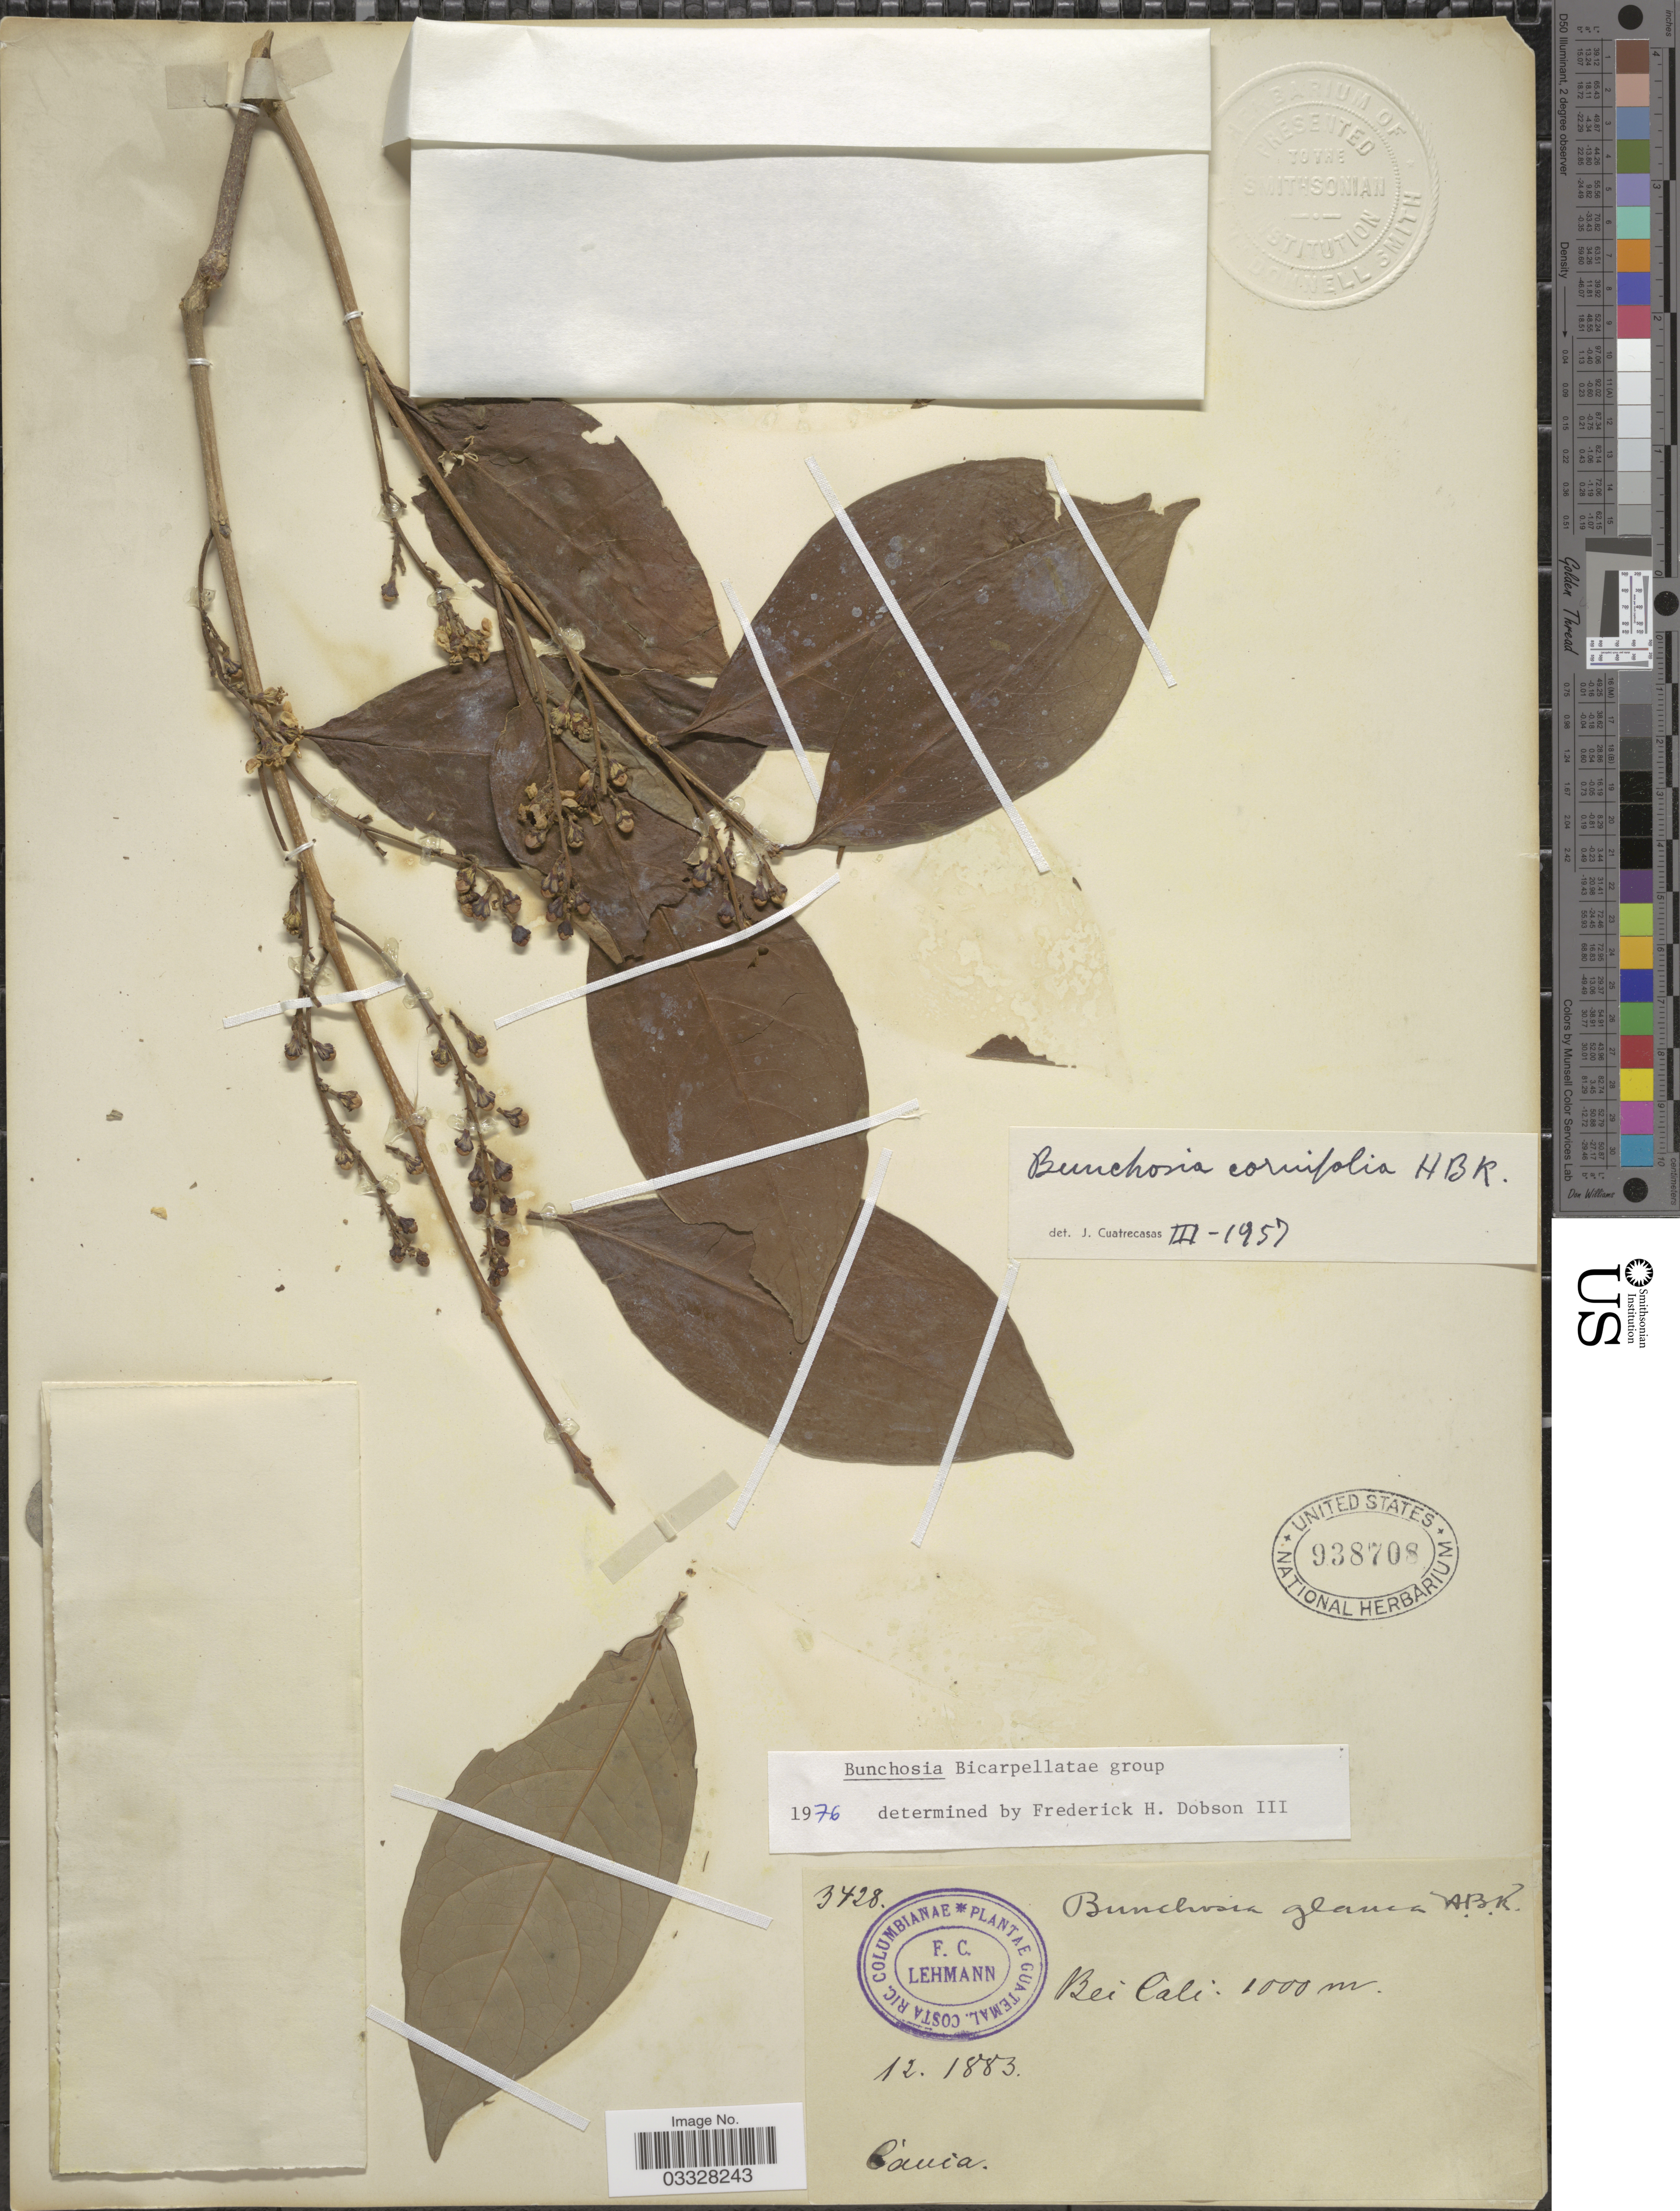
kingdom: Plantae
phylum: Tracheophyta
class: Magnoliopsida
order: Malpighiales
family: Malpighiaceae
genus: Bunchosia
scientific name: Bunchosia cornifolia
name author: Kunth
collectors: F. Lehman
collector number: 3428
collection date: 1883-12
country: Colombia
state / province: Cauca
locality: Bei Cali.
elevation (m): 1000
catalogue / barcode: US 938708